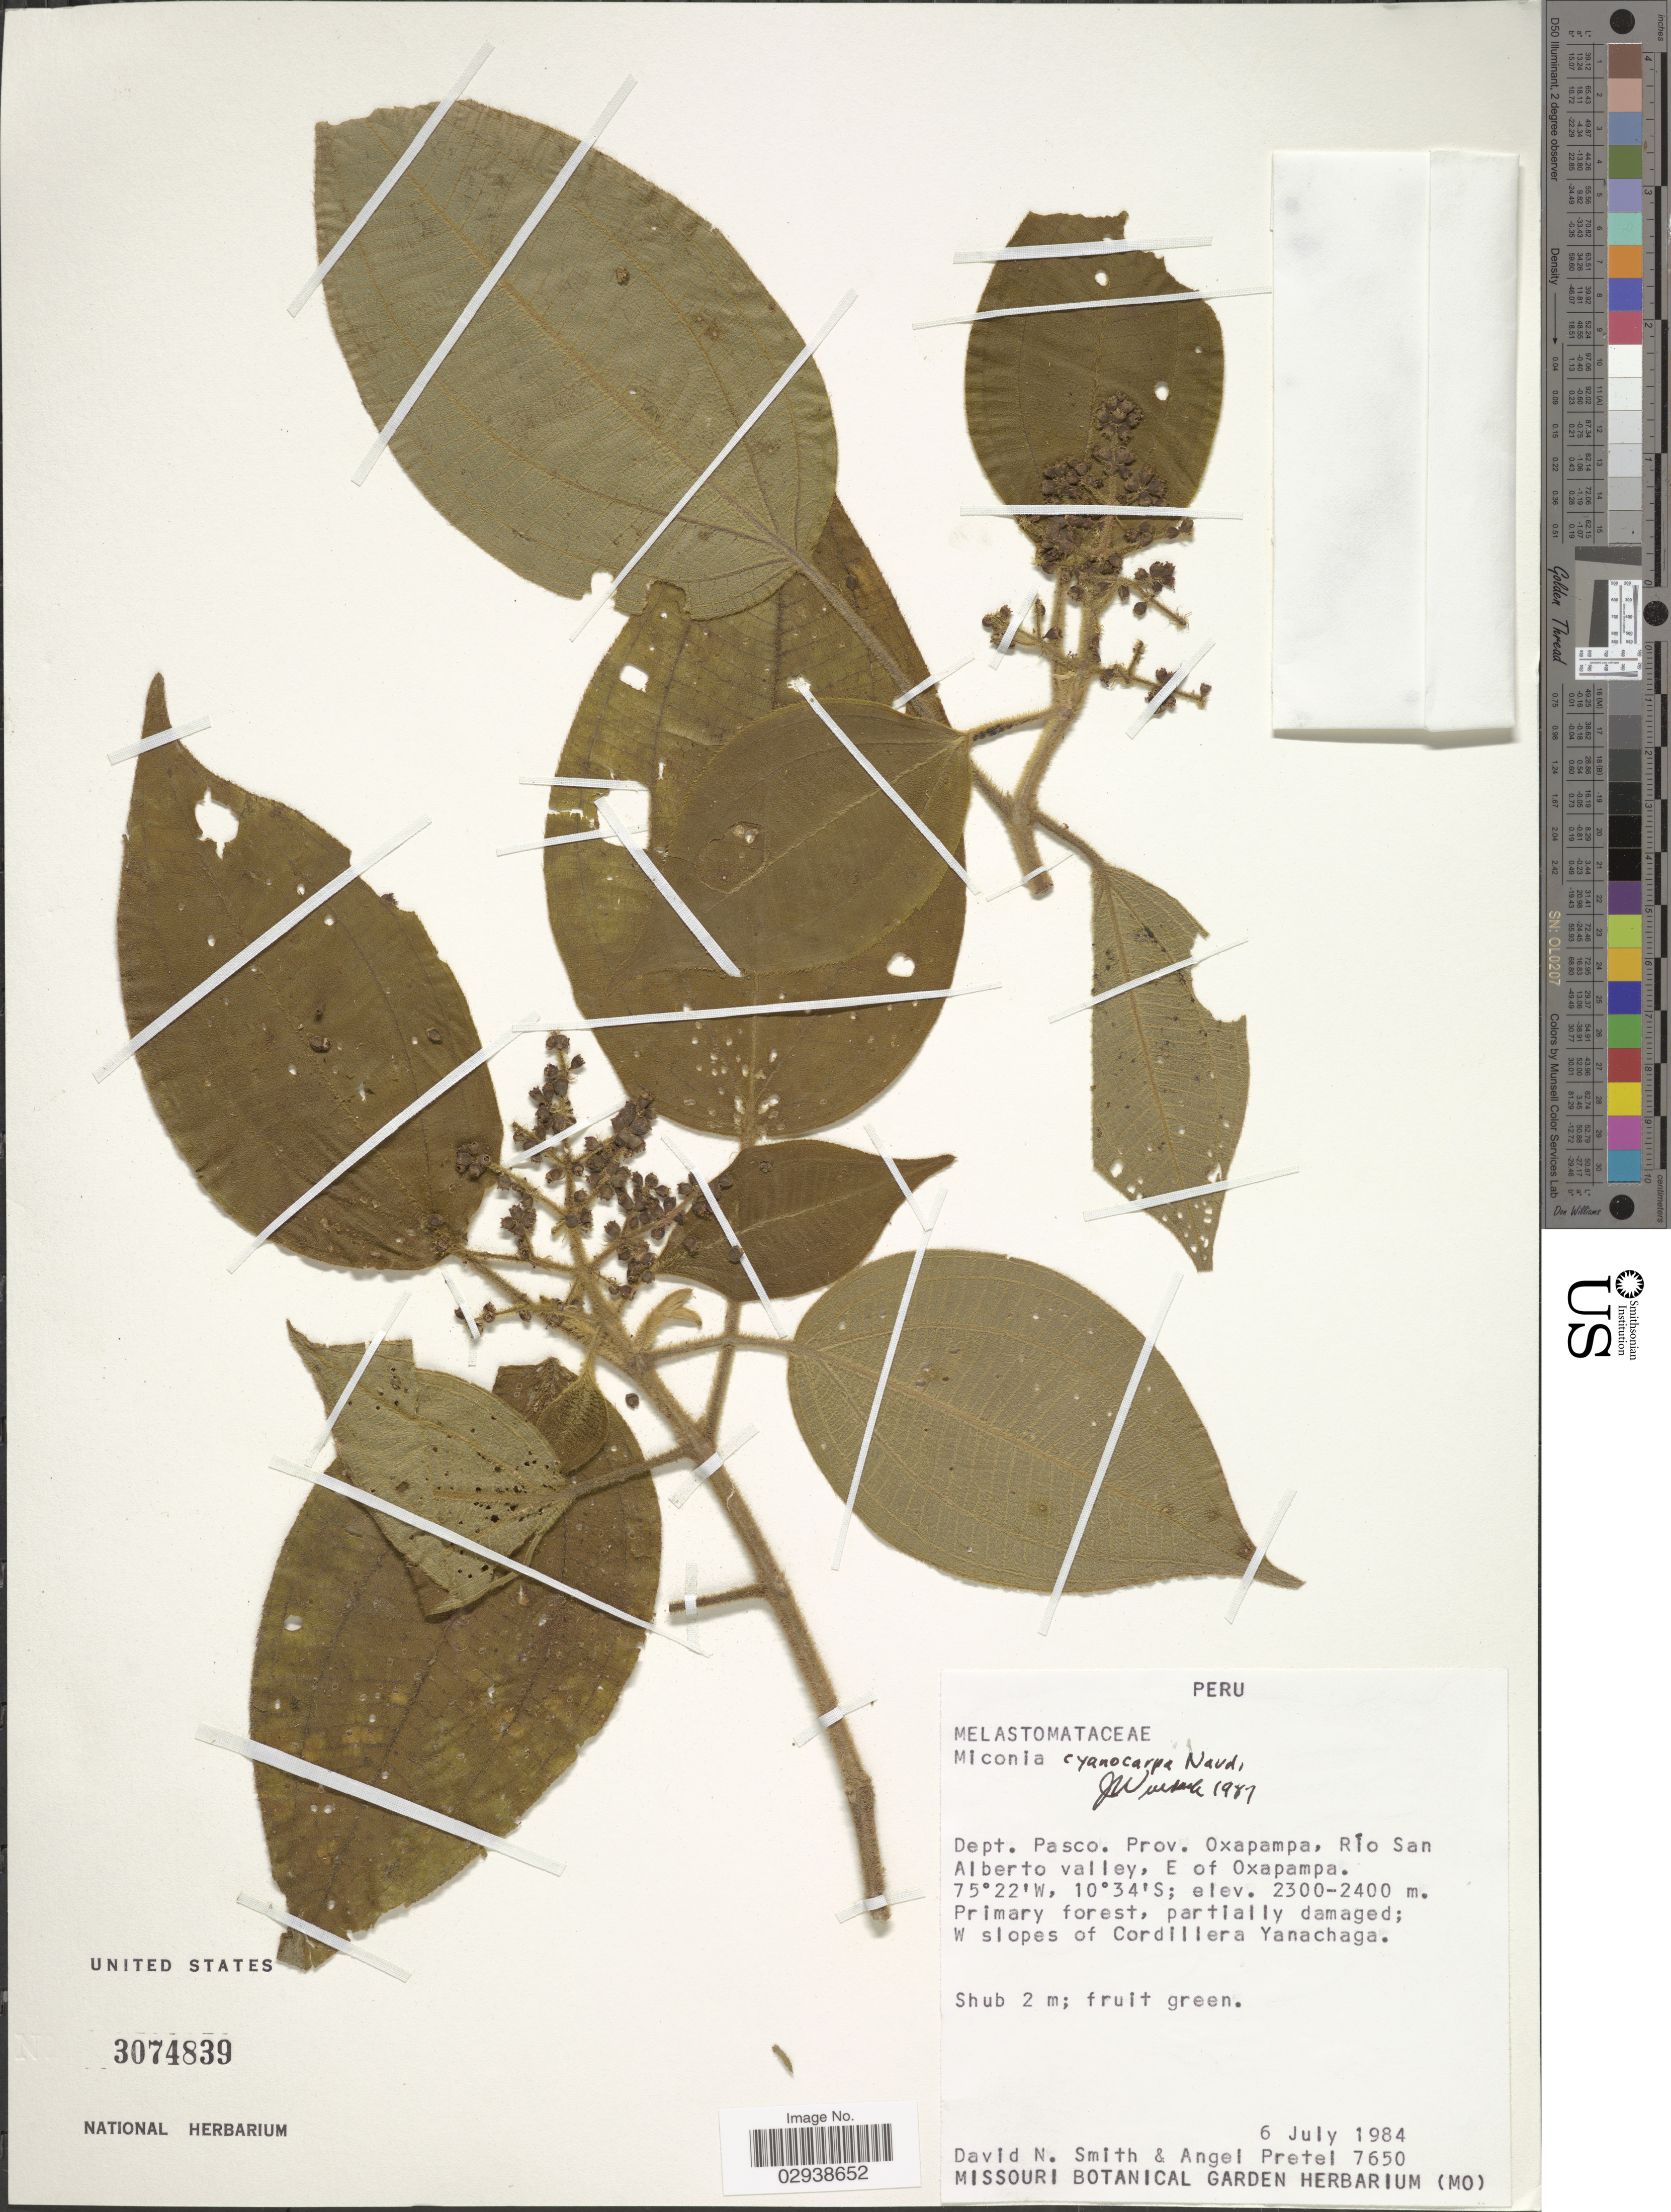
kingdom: Plantae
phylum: Tracheophyta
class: Magnoliopsida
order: Myrtales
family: Melastomataceae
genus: Miconia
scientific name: Miconia cyanocarpa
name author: Naudin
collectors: D. Smith & A. Pretel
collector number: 7650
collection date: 1984-07-06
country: Peru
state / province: Pasco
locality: Dept. Pasco, Prov. Oxapampa, Río San Alberto valley, E of Oxapampa, W slopes of Cordillera Yanachaga.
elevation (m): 2300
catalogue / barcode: US 3074839